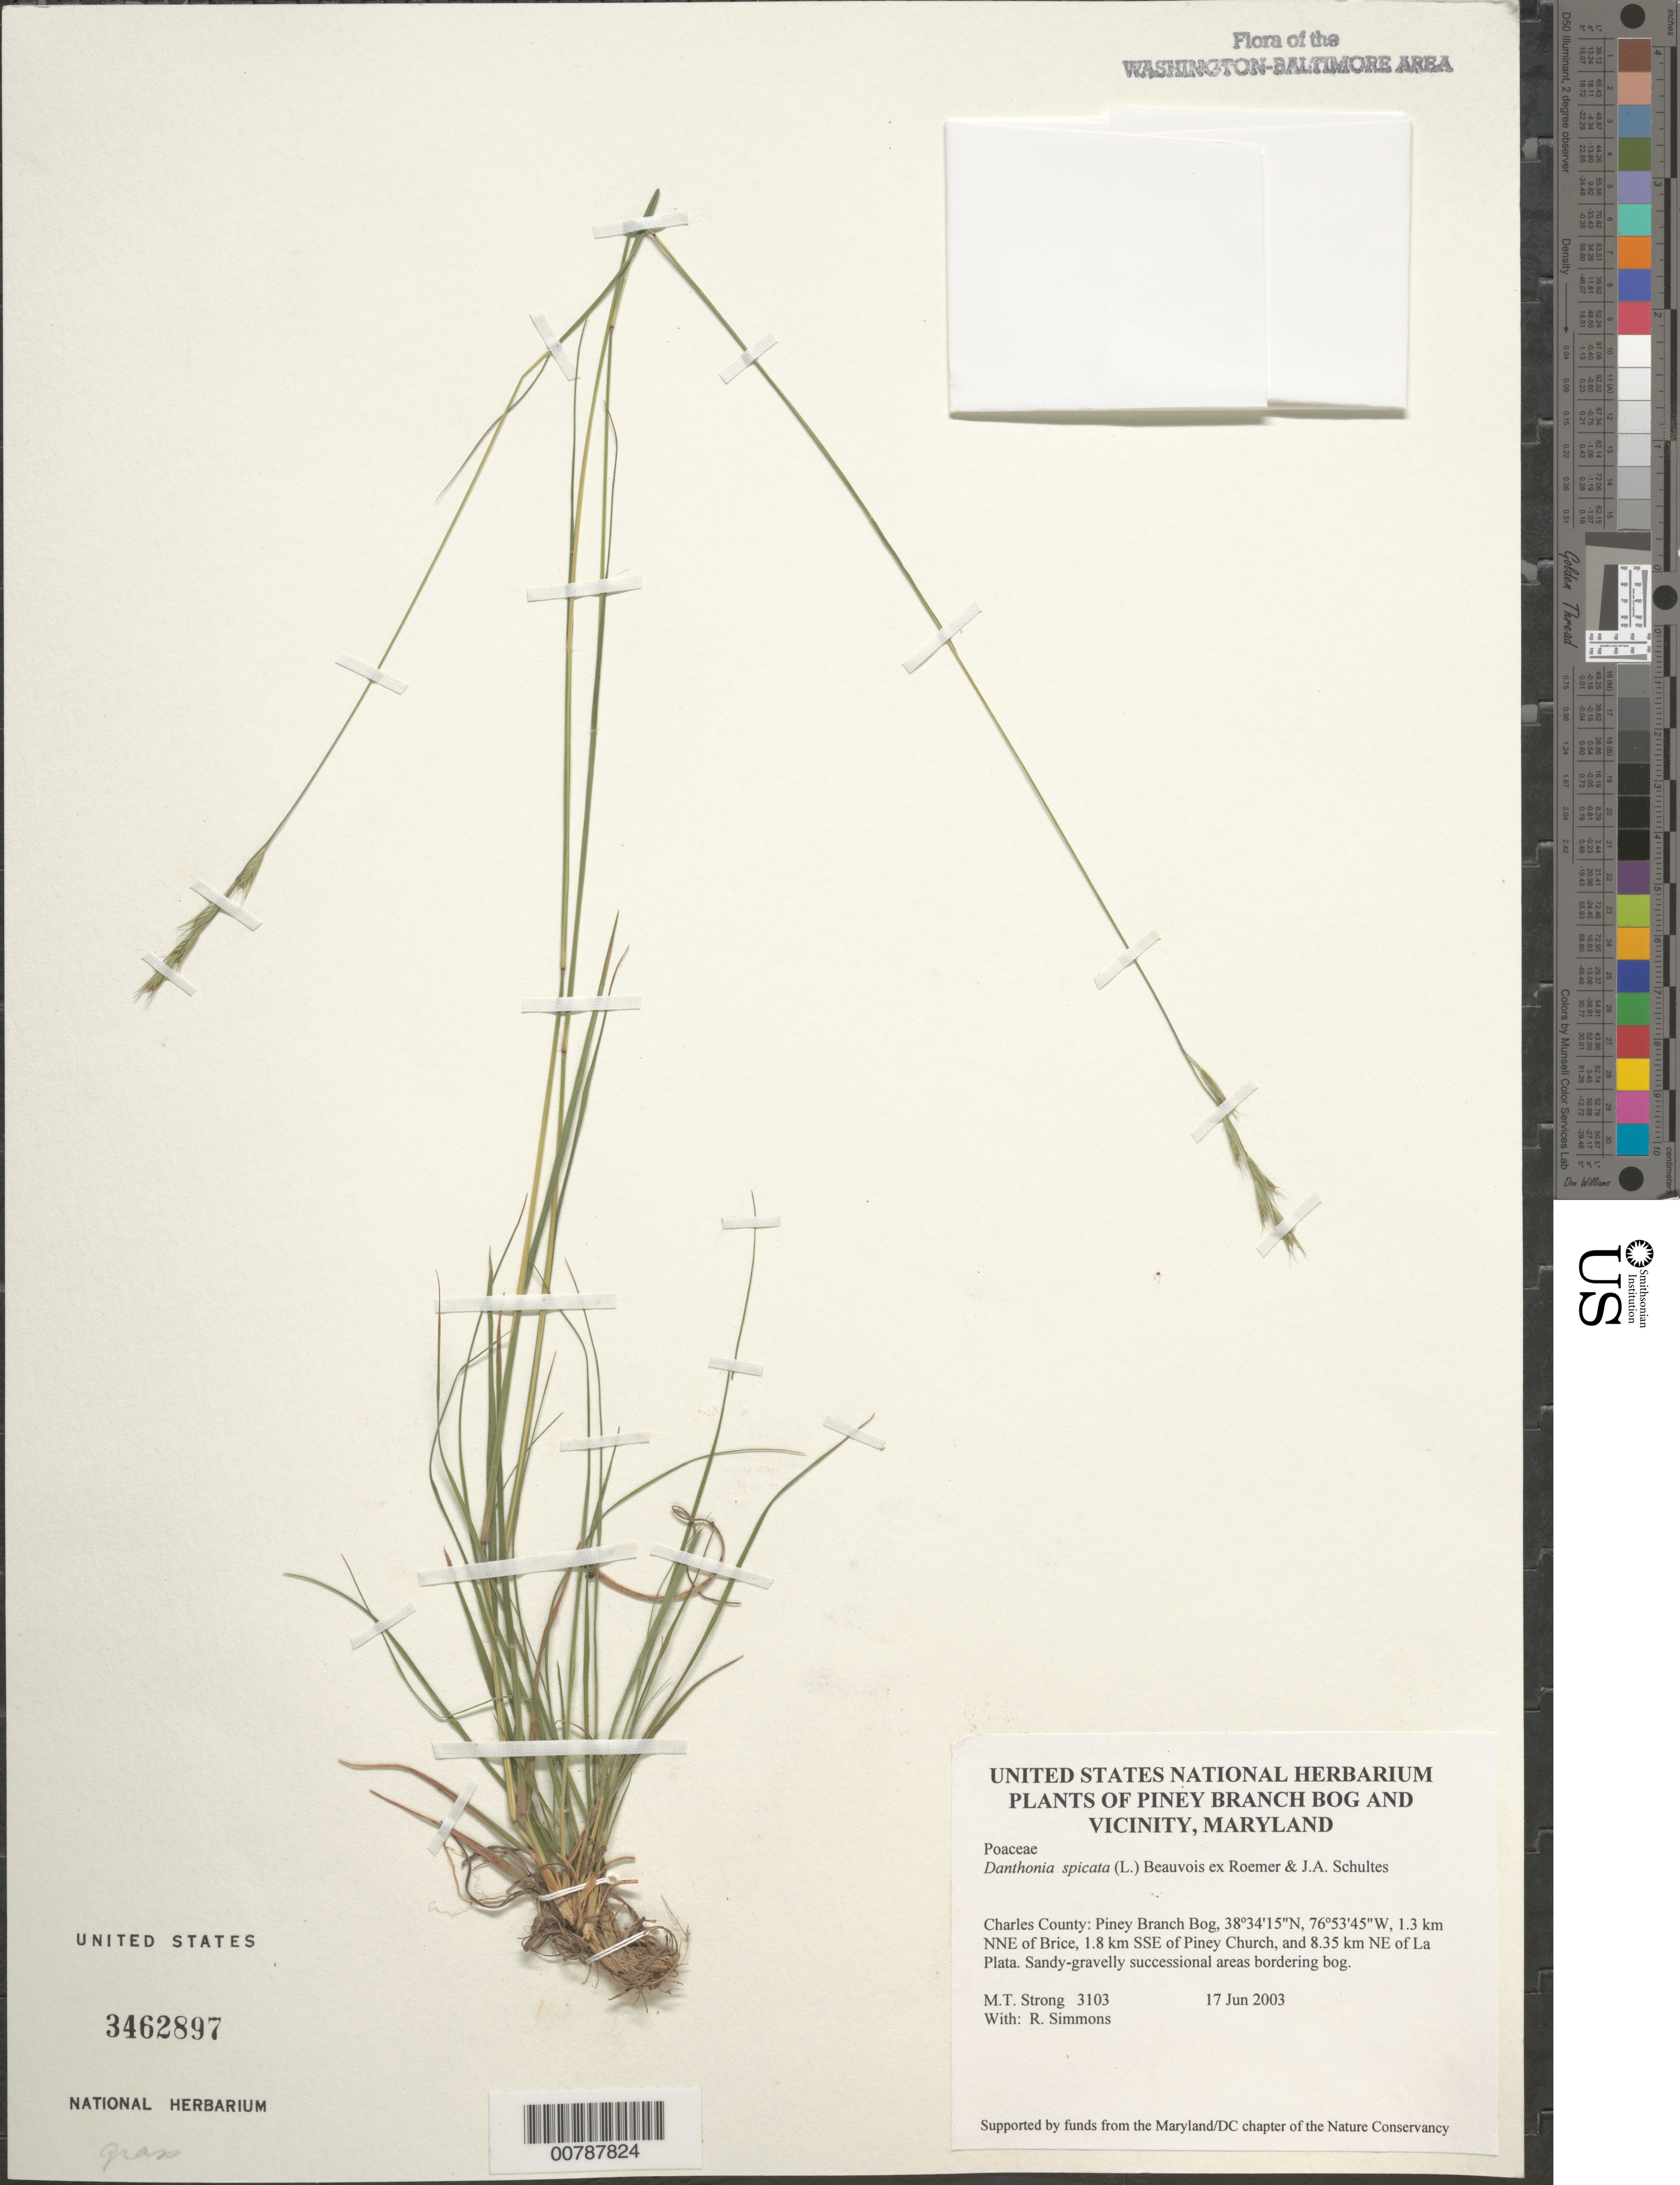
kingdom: Plantae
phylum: Tracheophyta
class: Liliopsida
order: Poales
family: Poaceae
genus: Danthonia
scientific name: Danthonia spicata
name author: (L.) P. Beauv. ex Roem. & Schult.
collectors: M. T. Strong & R. H. Simmons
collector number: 3103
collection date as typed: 17 Jun 2003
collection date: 2003-06-17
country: United States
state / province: Maryland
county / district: Charles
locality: Piney Branch Bog, 1.3 km NNE of Brice, 1.8 km SSE of Piney Church, and 8.35 km NE of La Plata.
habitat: Sandy-gravelly successional areas bordering bog.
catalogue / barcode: US 3462897